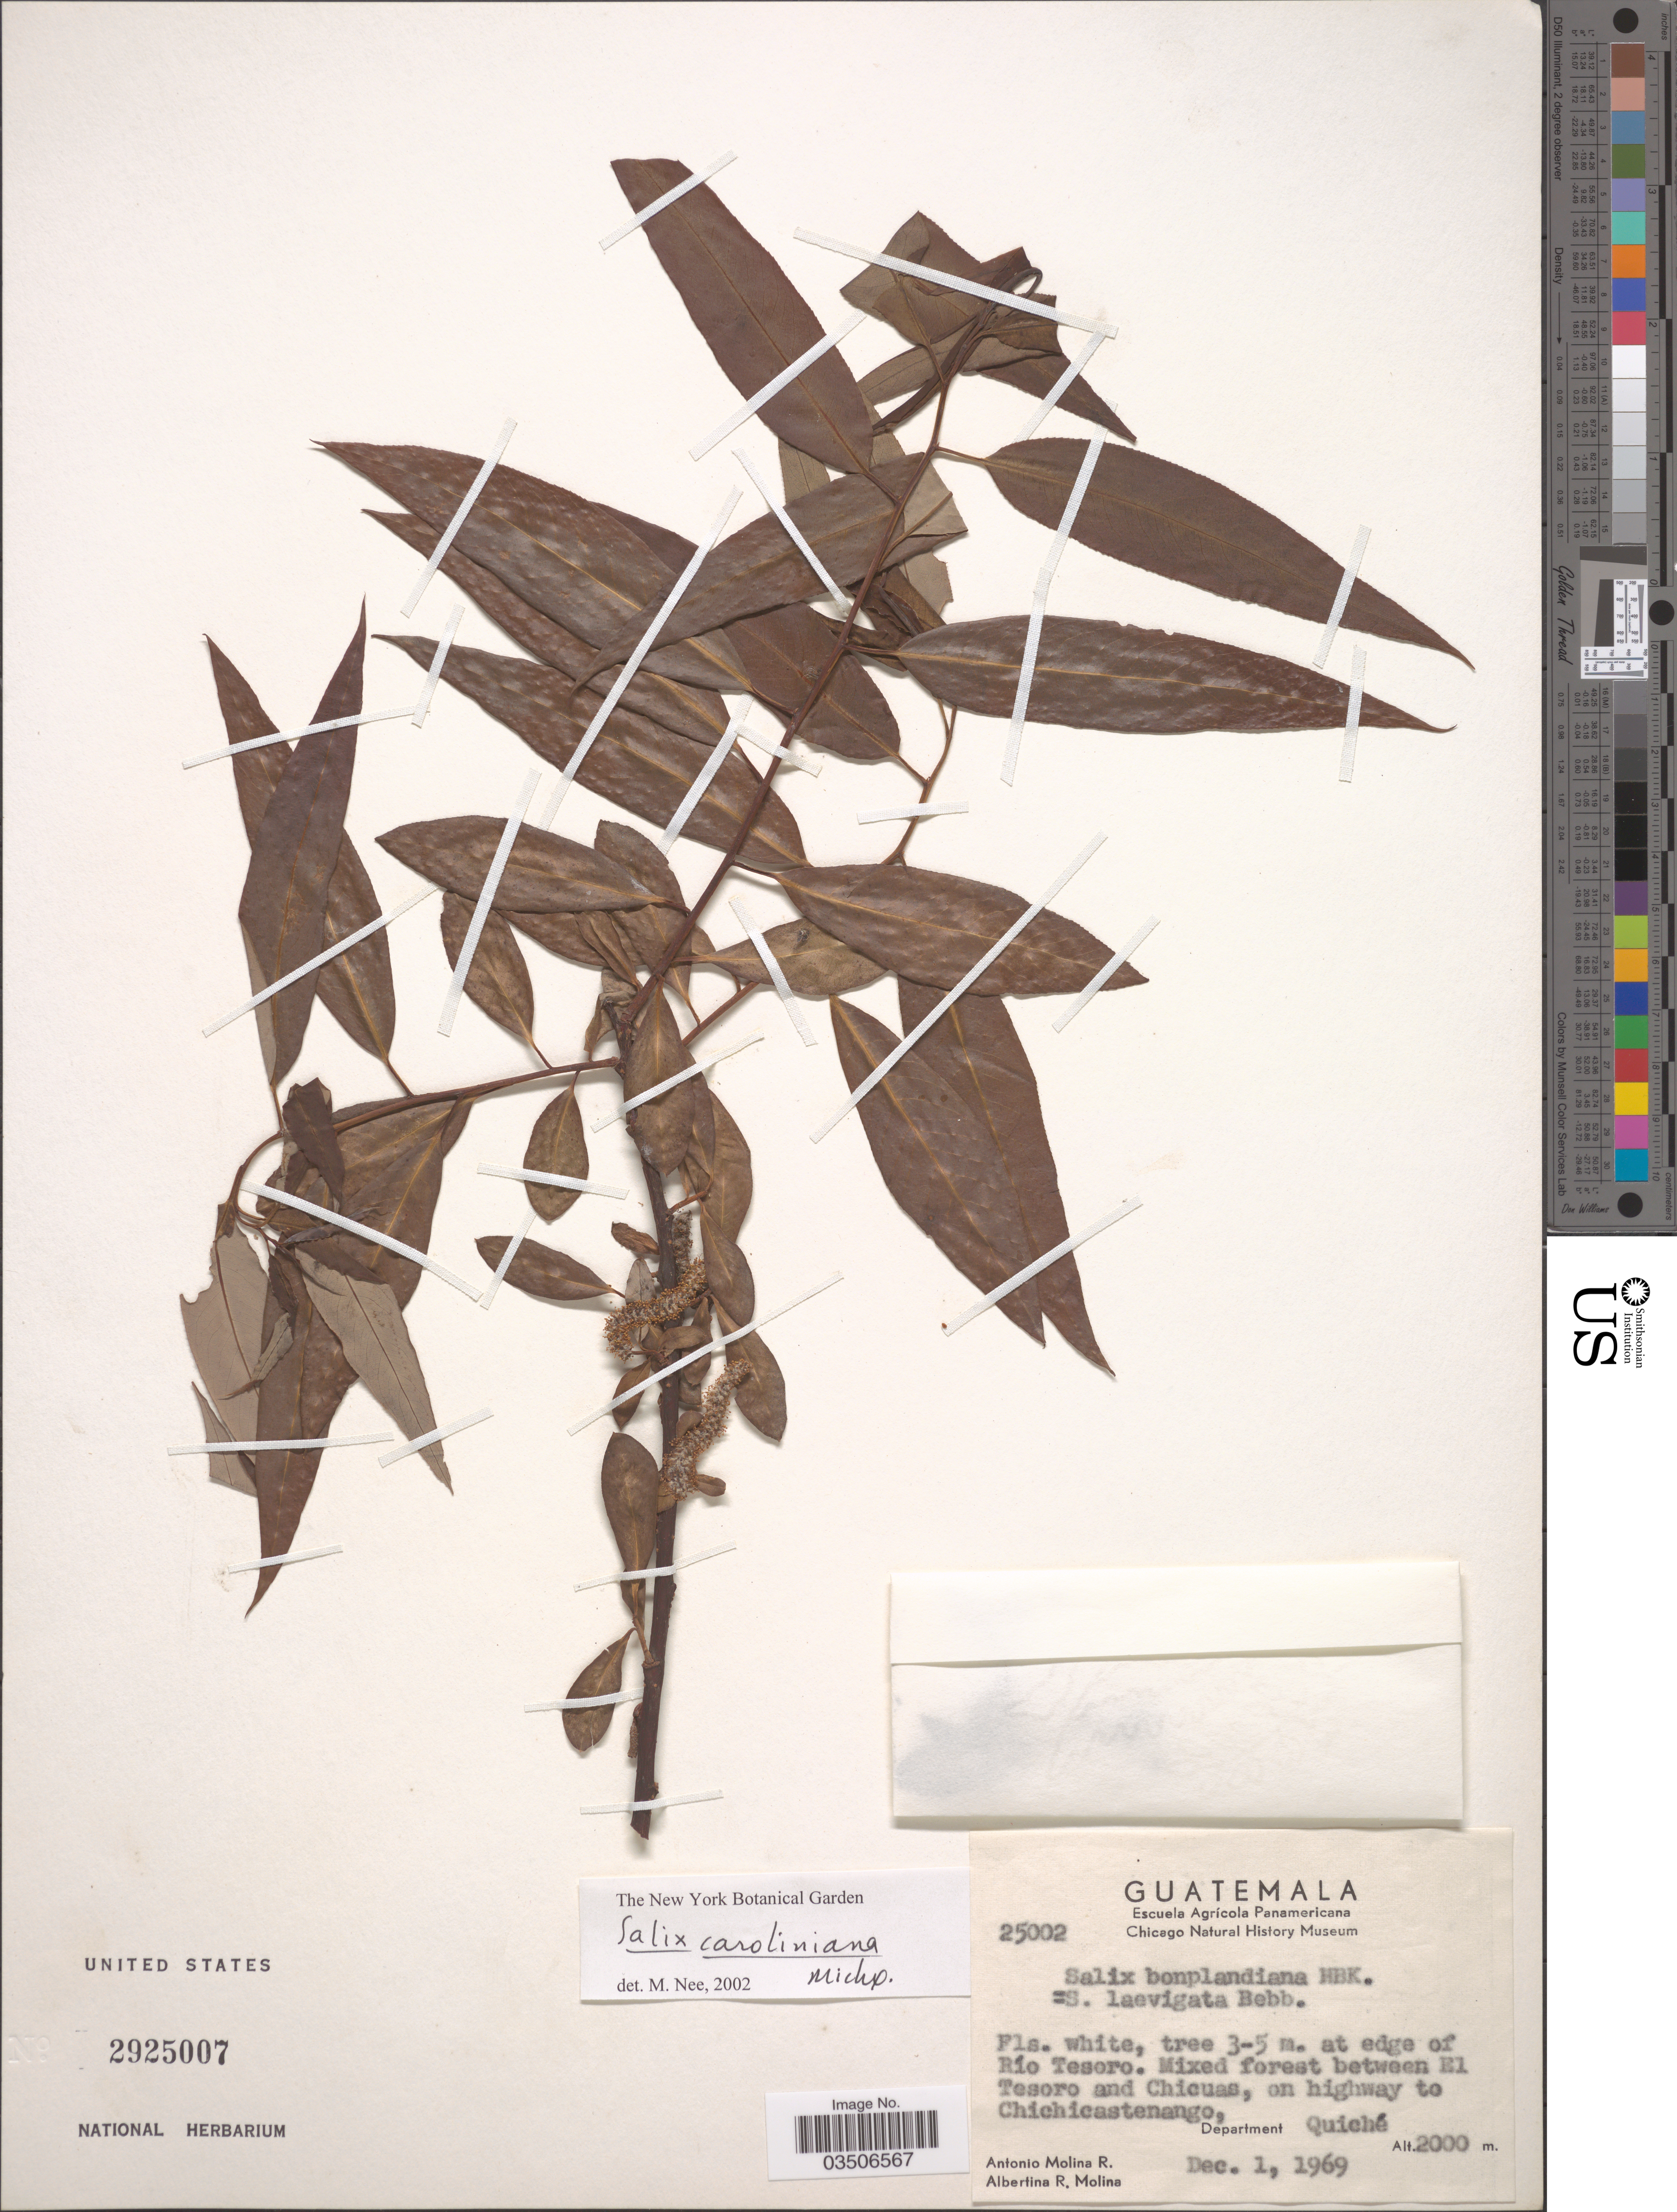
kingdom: Plantae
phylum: Tracheophyta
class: Magnoliopsida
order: Malpighiales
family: Salicaceae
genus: Salix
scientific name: Salix caroliniana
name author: Michx.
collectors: A. Molina R. & A. R. Molina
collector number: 25002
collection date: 1969-12-01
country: Guatemala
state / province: El Quiché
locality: At edge of Río Tesoro. Mixed forest between El Tesoro and Chicuas, on highway to Chichicastenango, Department Quiché.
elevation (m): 2000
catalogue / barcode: US 2925007